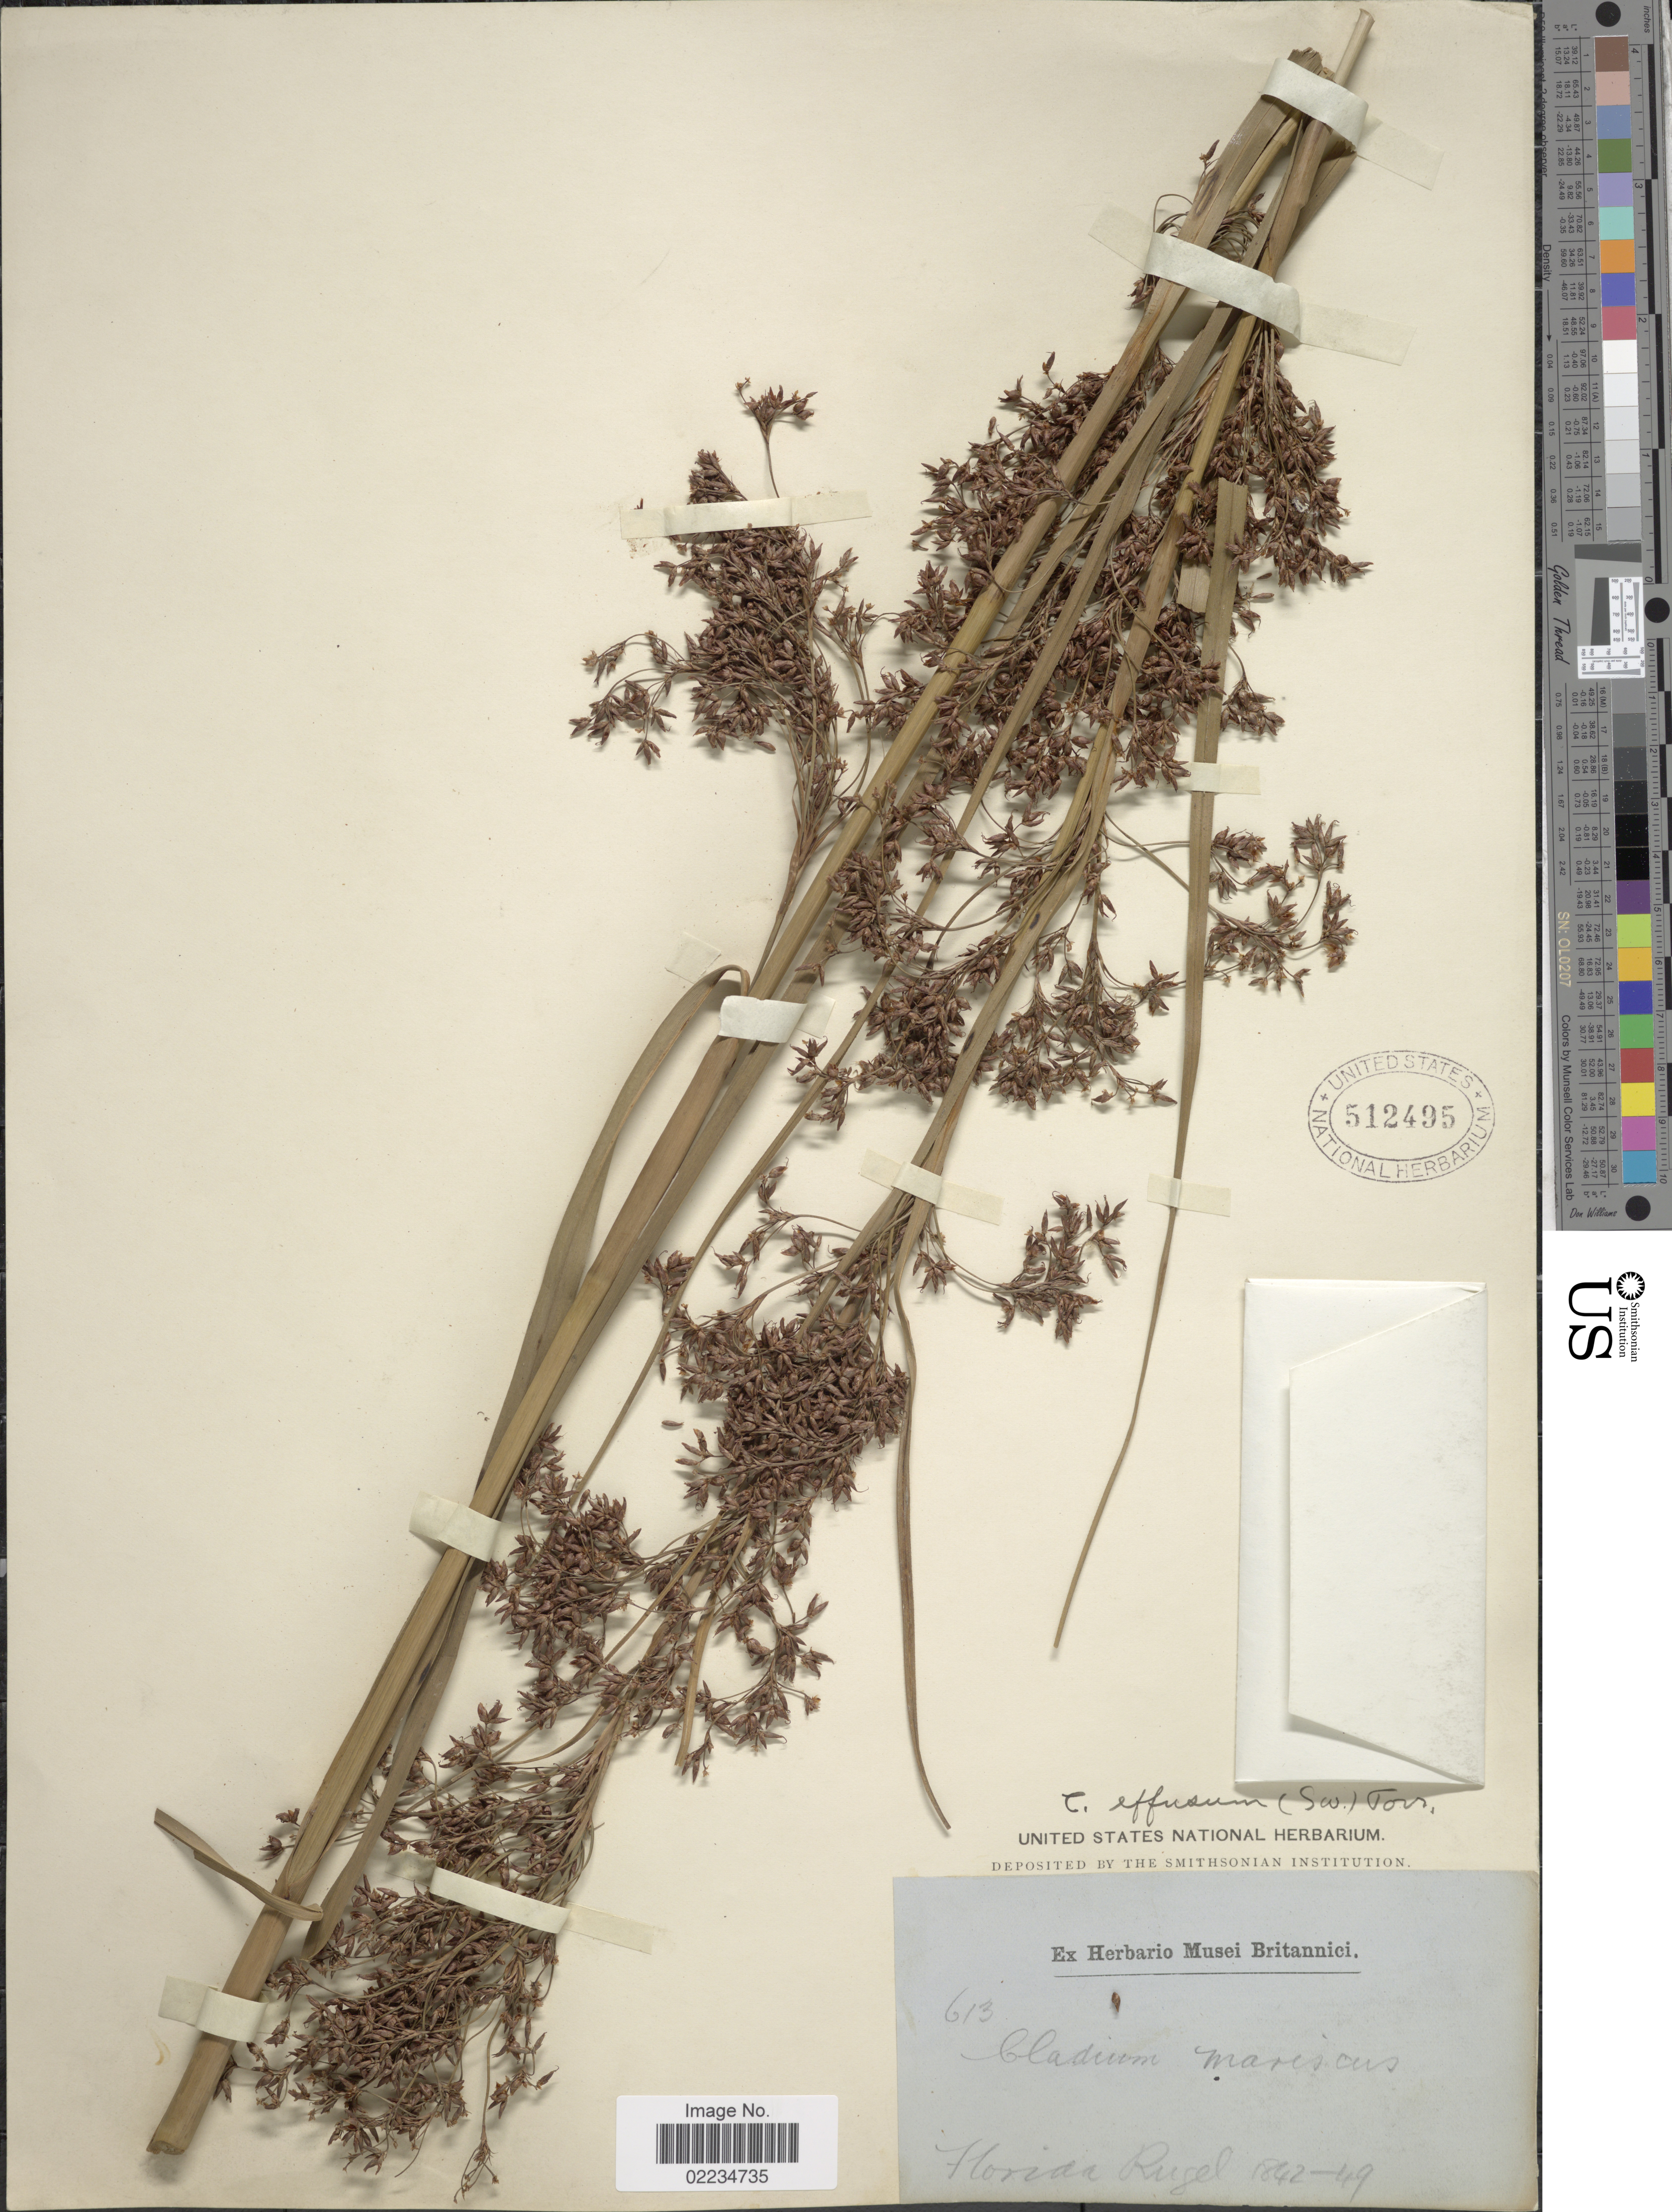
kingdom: Plantae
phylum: Tracheophyta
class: Liliopsida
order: Poales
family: Cyperaceae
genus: Cladium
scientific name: Cladium jamaicense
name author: Crantz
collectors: Rugel, --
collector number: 613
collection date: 1842/1849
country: United States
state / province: Florida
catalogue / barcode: US 512495